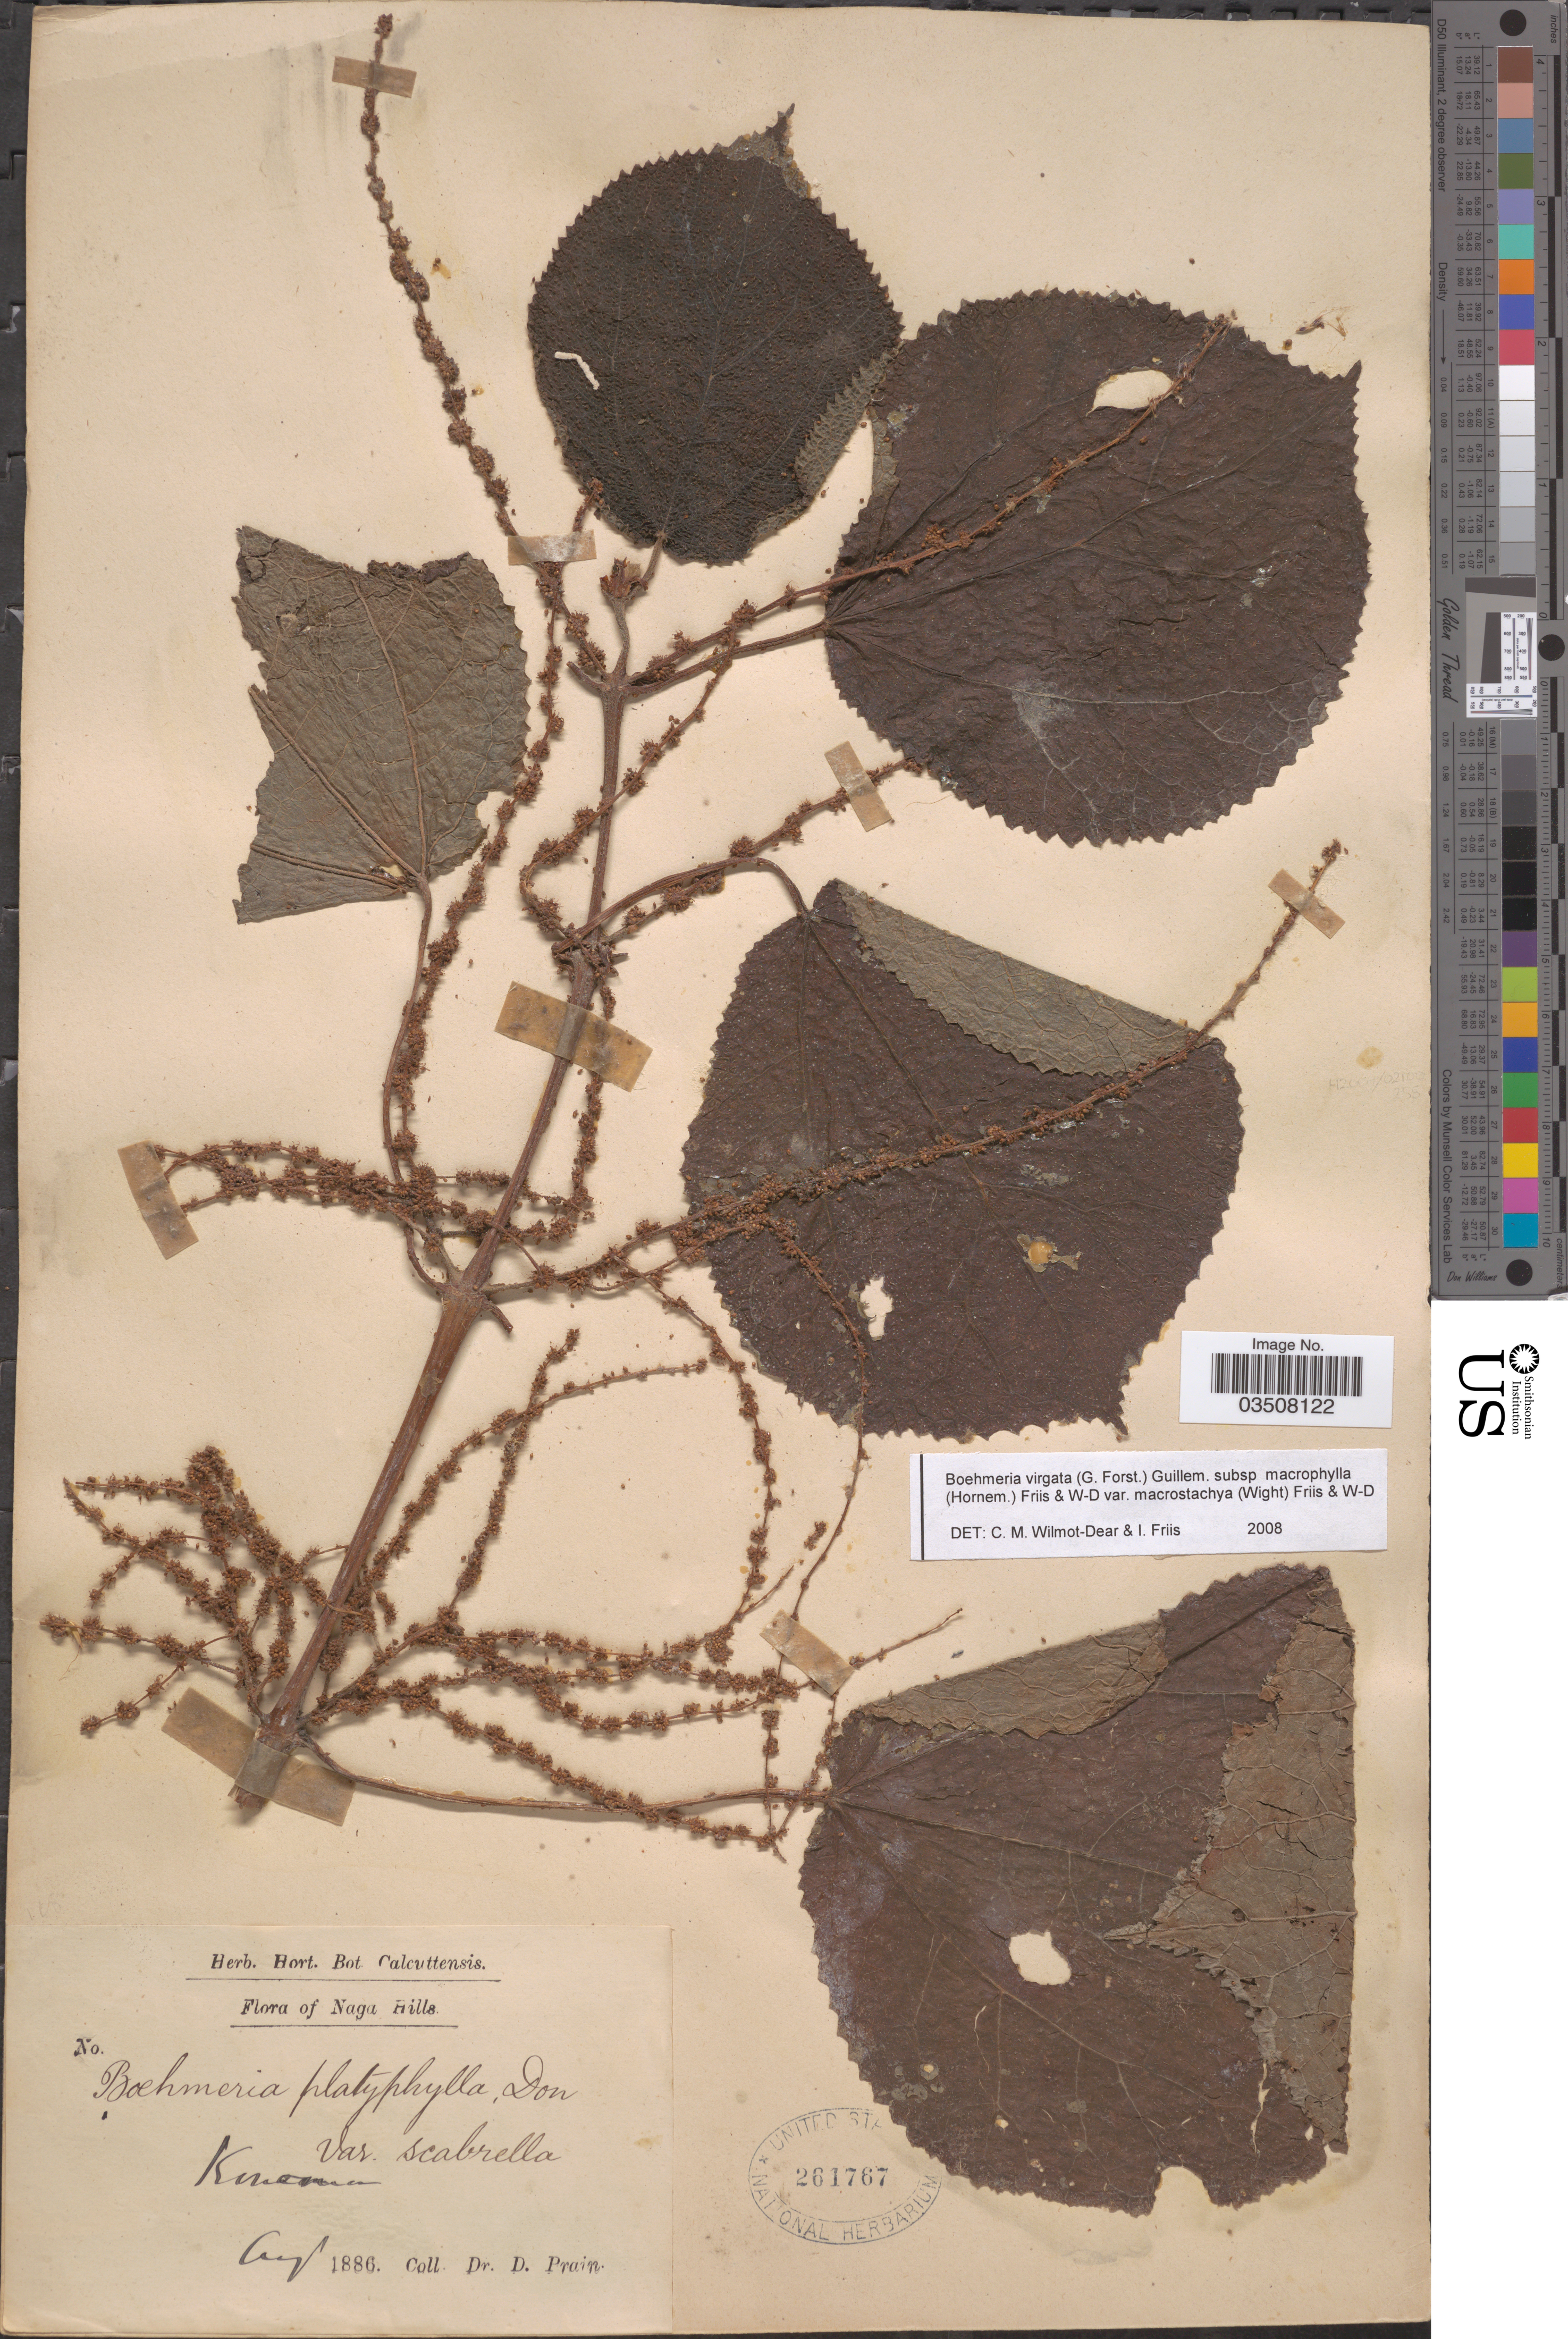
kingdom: Plantae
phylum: Tracheophyta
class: Magnoliopsida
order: Rosales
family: Urticaceae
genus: Boehmeria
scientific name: Boehmeria virgata var. macrostachya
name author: (Wight) Friis & Wilmot-Dear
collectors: D. Prain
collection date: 1886-08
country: India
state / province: Nagaland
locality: Naga Hills. Konoma.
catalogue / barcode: US 261767